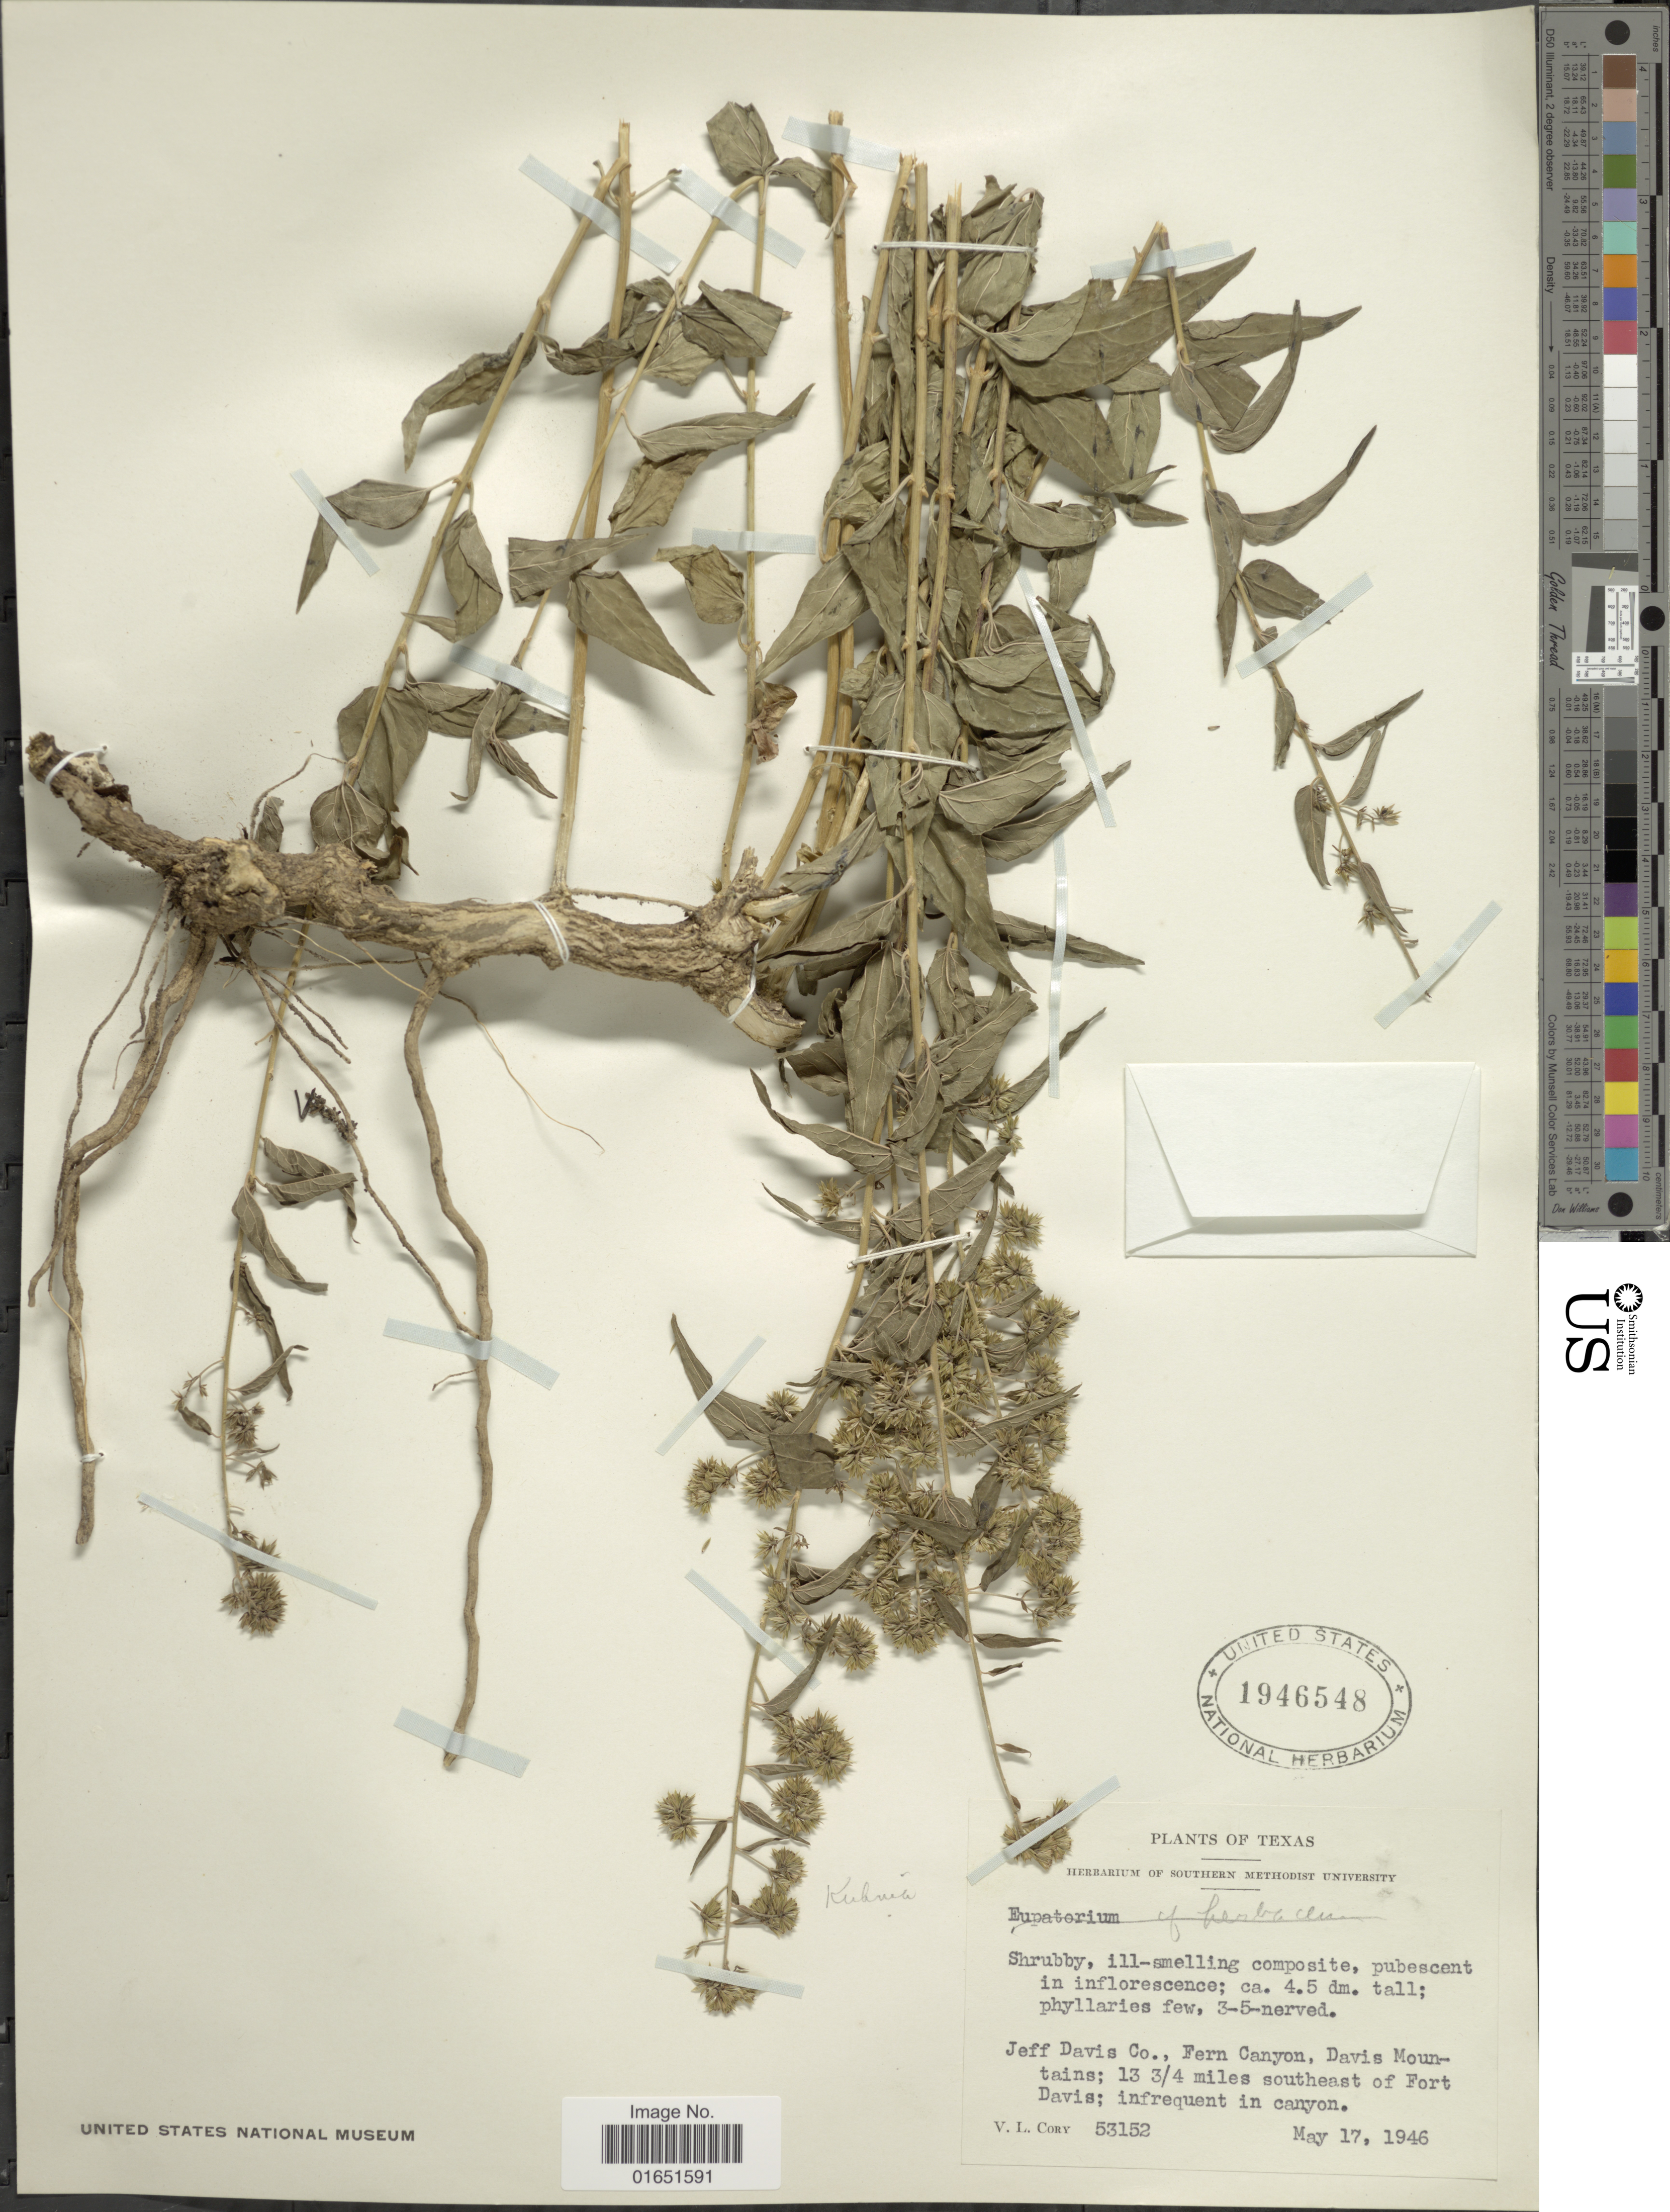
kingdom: Plantae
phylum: Tracheophyta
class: Magnoliopsida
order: Asterales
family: Asteraceae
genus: Brickellia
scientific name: Brickellia sp.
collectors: V. Cory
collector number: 53152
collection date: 1946-05-17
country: United States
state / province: Texas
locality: Jeff Davis Co., Fern Canyon, Davis Mountaons; 13 3/4 miles southeast of Fort Davis; infrequent in canyon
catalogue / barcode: US 1946548